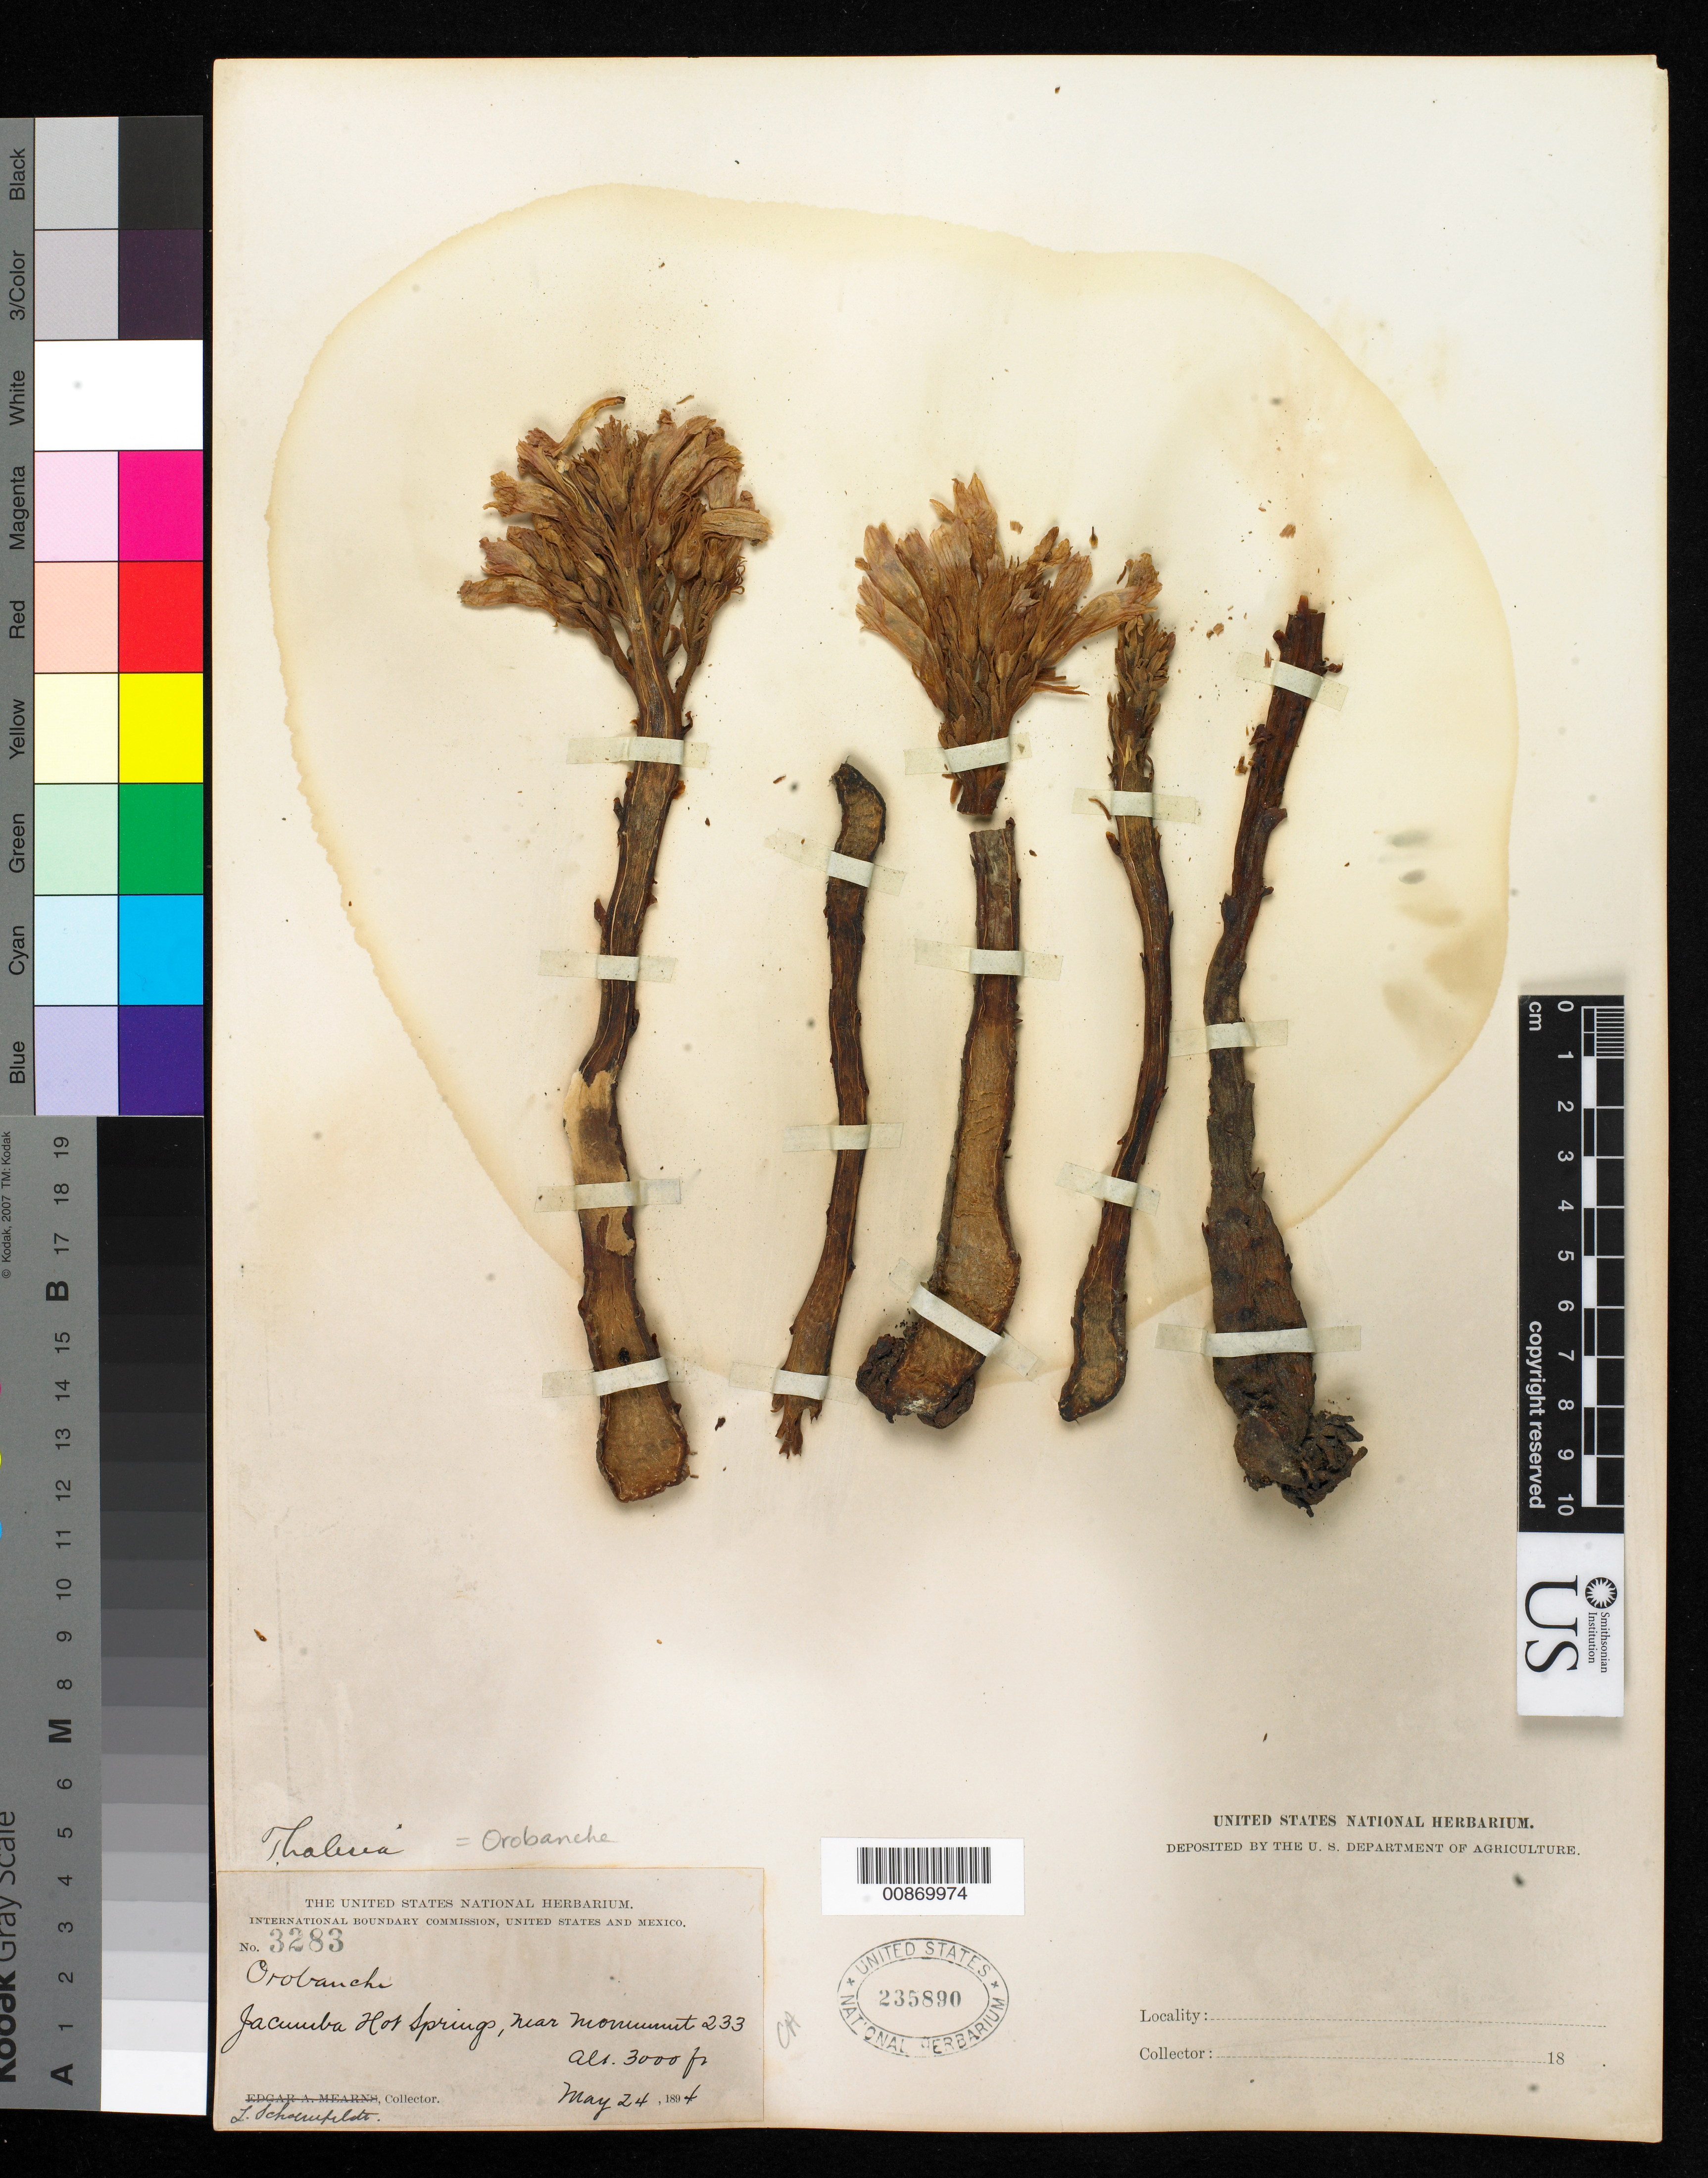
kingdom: Plantae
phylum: Tracheophyta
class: Magnoliopsida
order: Lamiales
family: Orobanchaceae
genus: Orobanche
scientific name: Orobanche sp.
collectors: L. Schoenfeldt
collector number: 3283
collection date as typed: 24 May 1894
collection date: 1894-05-24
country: United States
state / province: California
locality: Jacumba Hot Springs, near monument 233.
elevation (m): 914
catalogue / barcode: US 235890